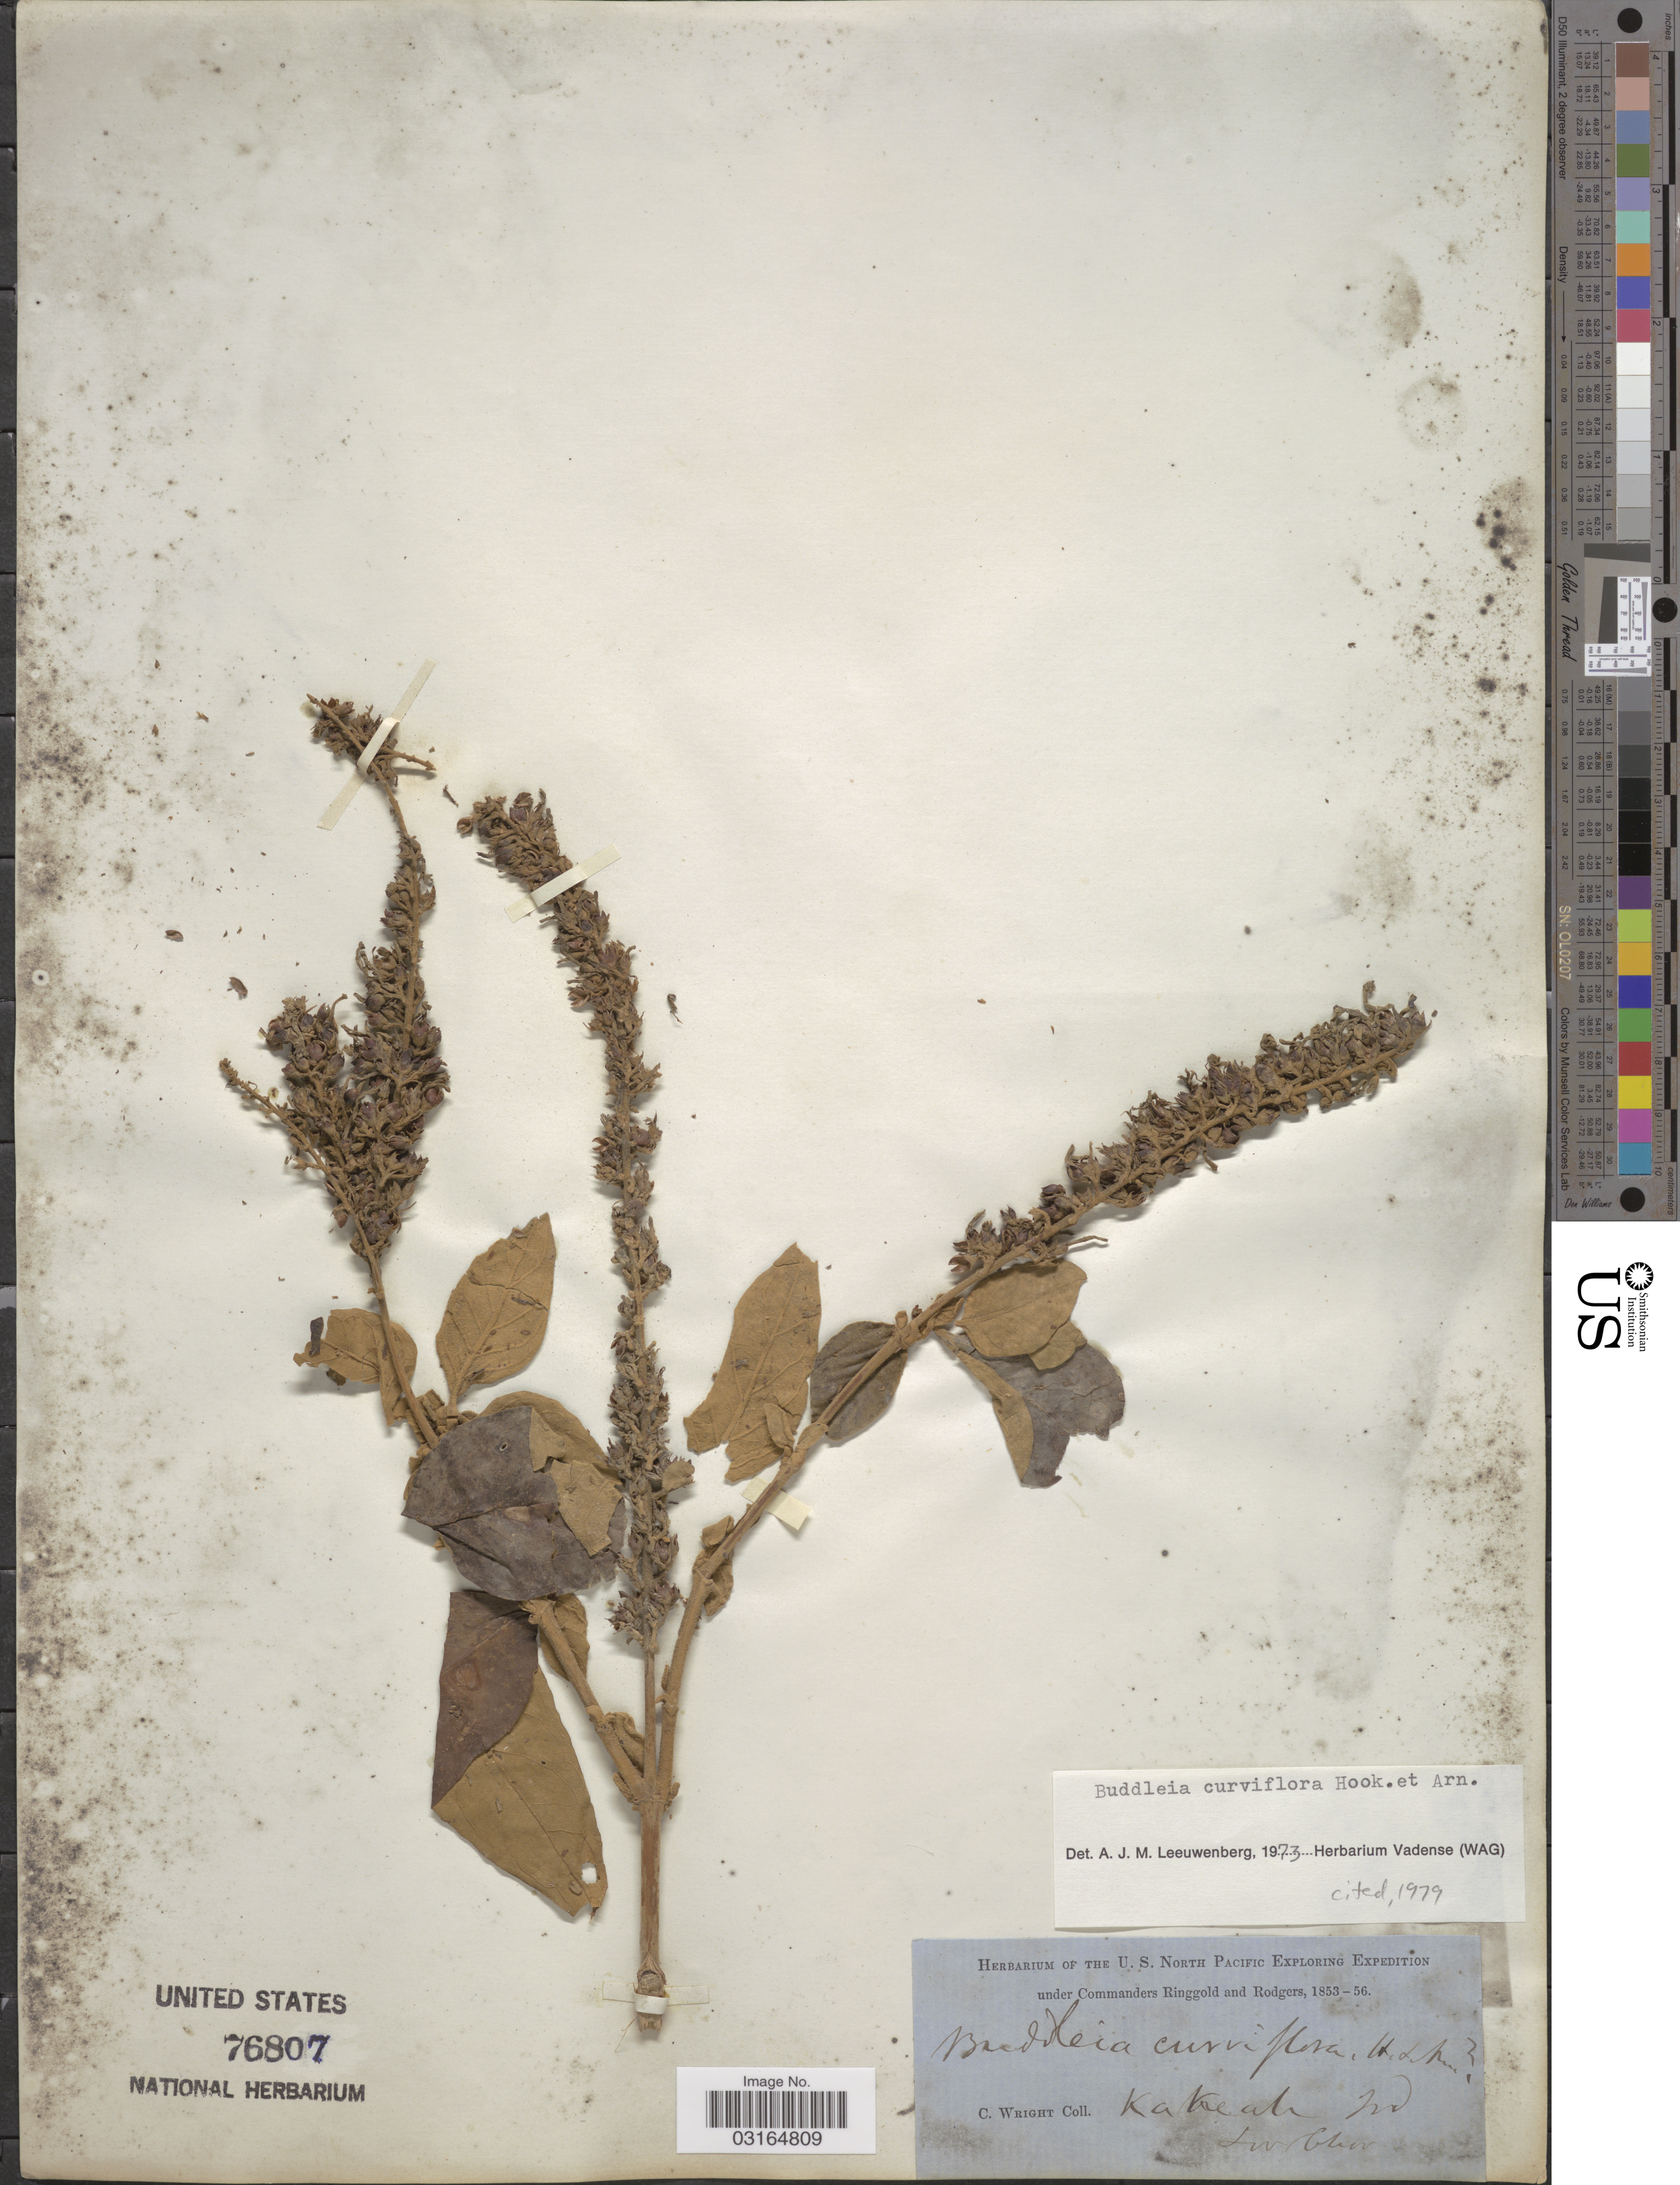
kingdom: Plantae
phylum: Tracheophyta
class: Magnoliopsida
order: Lamiales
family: Scrophulariaceae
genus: Buddleja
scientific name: Buddleja curviflora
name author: W. Hook. & Arn.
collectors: C. Wright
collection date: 1853/1856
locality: Kakeah nr Sur Chor. [interpreted]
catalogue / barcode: US 76807